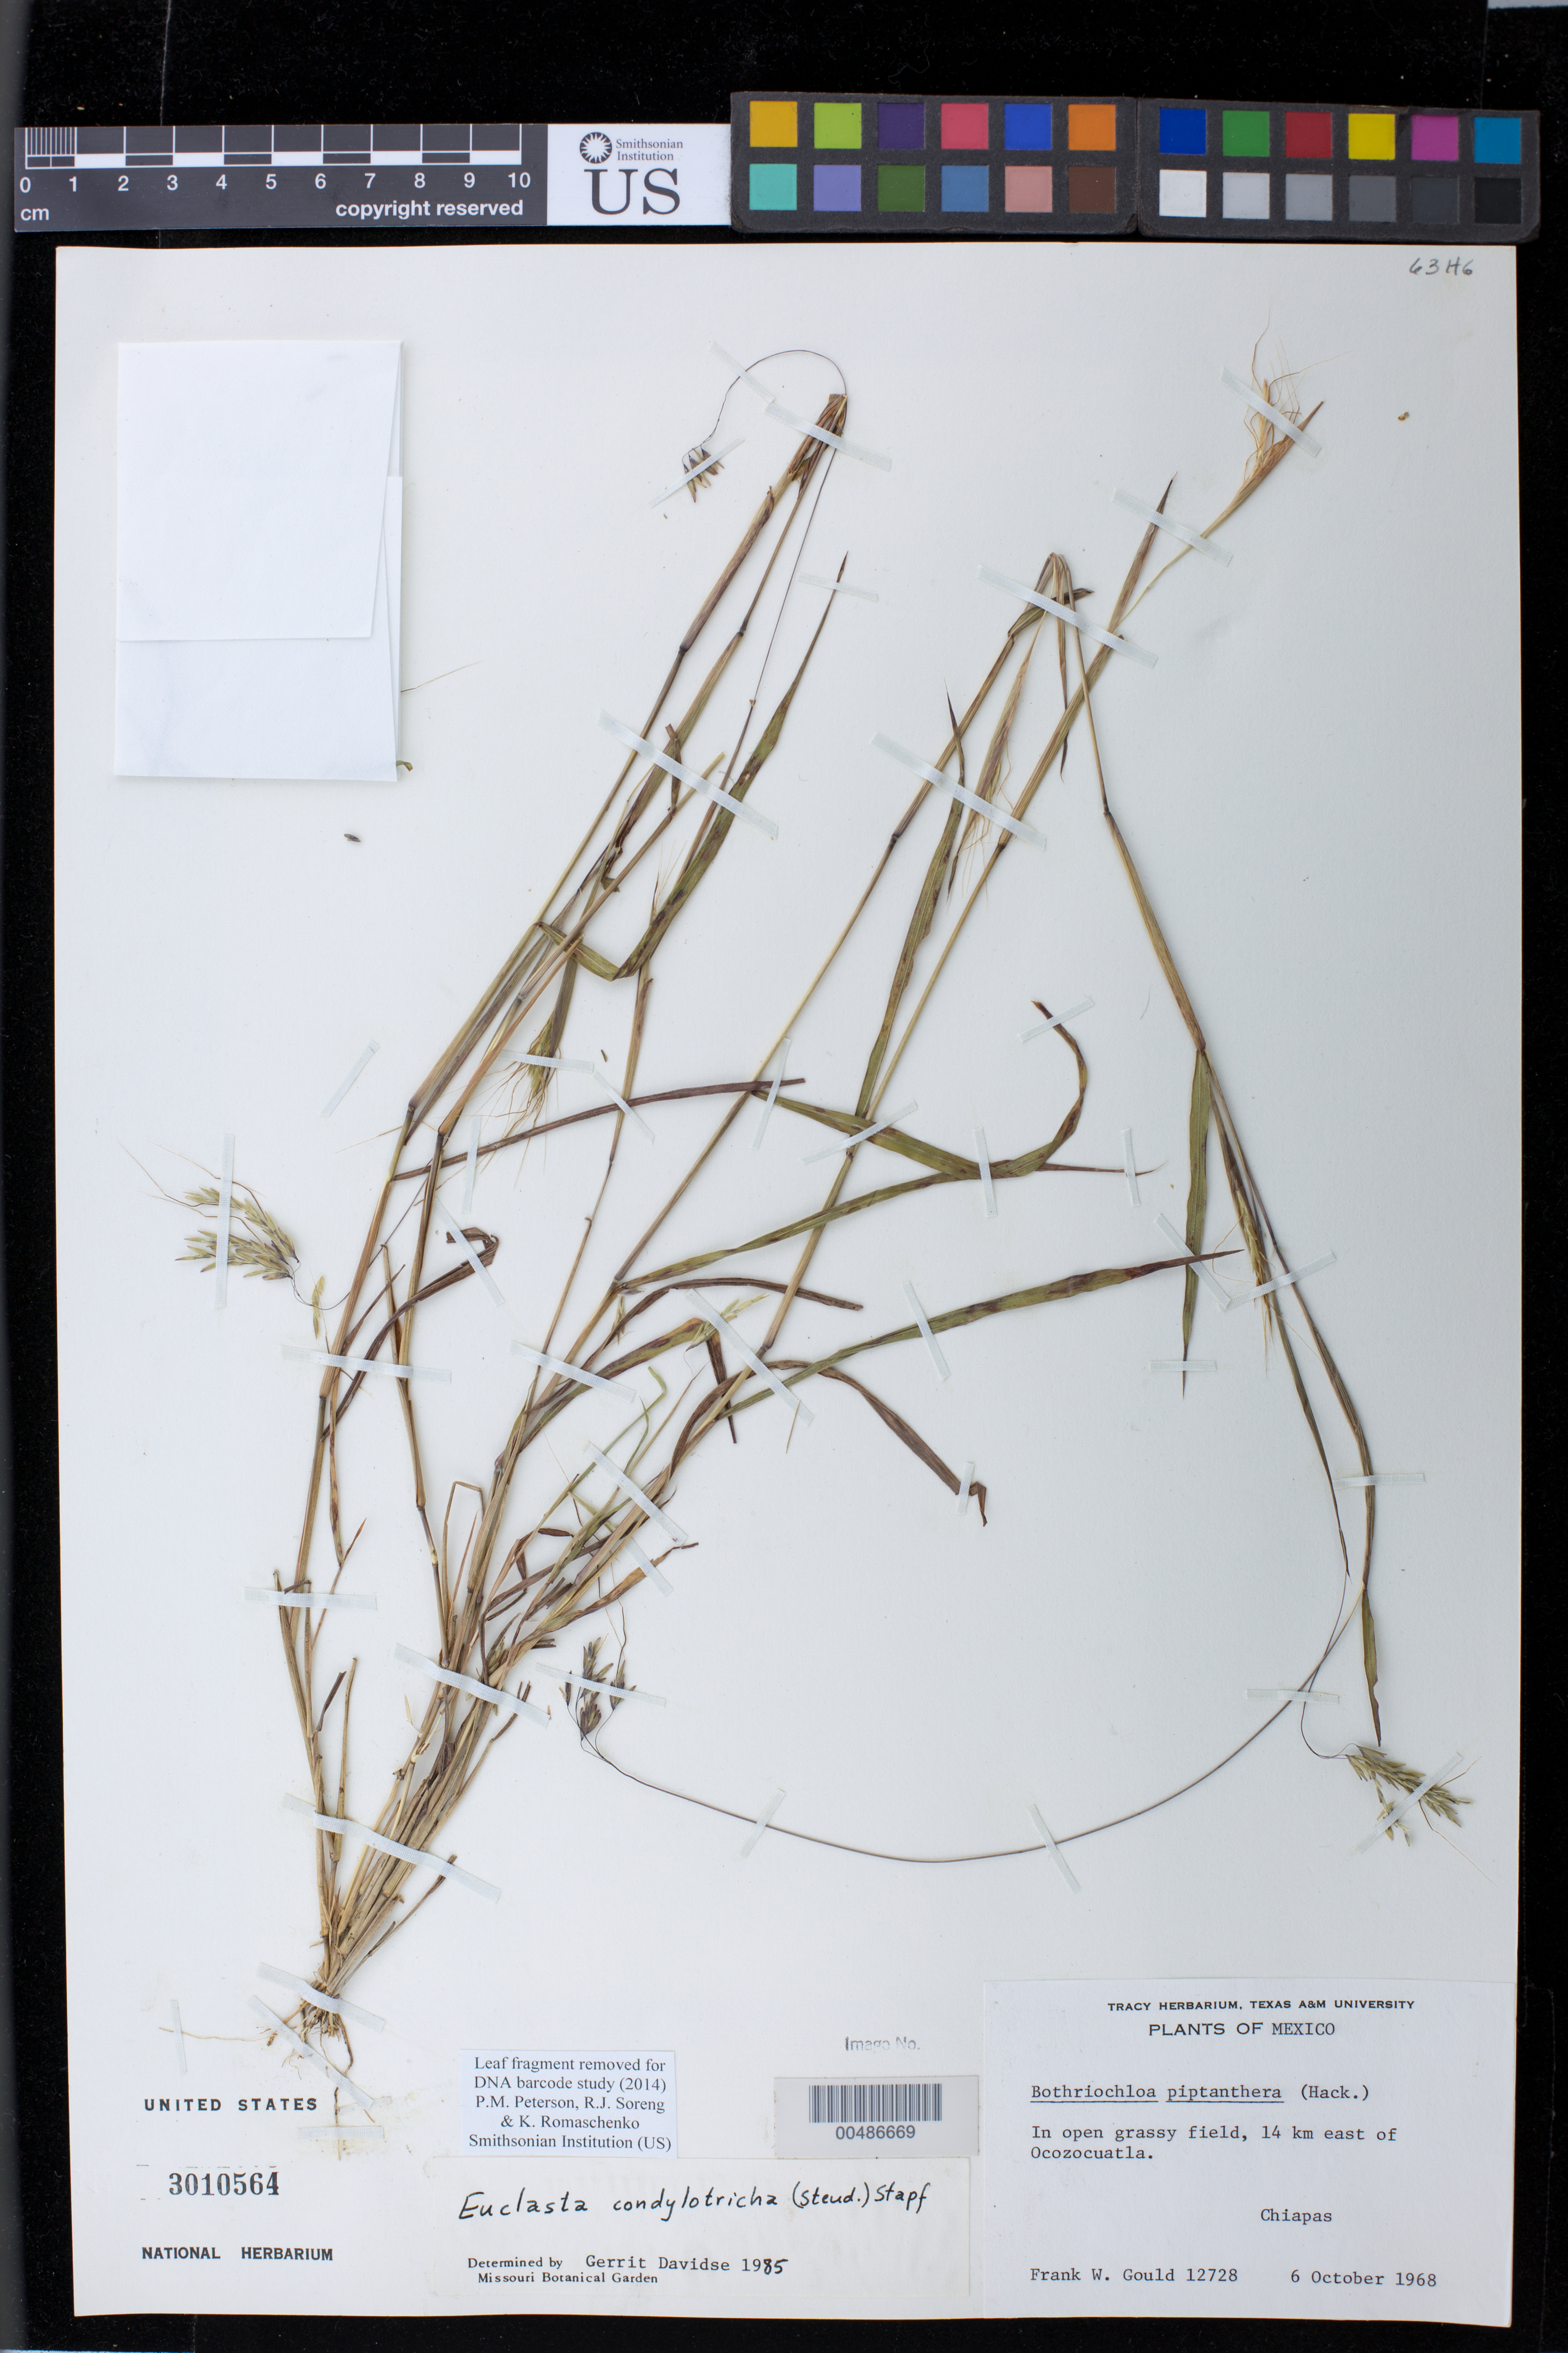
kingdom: Plantae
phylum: Tracheophyta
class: Liliopsida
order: Poales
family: Poaceae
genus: Euclasta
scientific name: Euclasta condylotricha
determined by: Davidse, Gerrit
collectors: F. W. Gould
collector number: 12728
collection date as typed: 6 Oct 1968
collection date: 1968-10-06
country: Mexico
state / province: Chiapas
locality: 14 km E of Ocozocuatla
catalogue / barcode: US 3010564